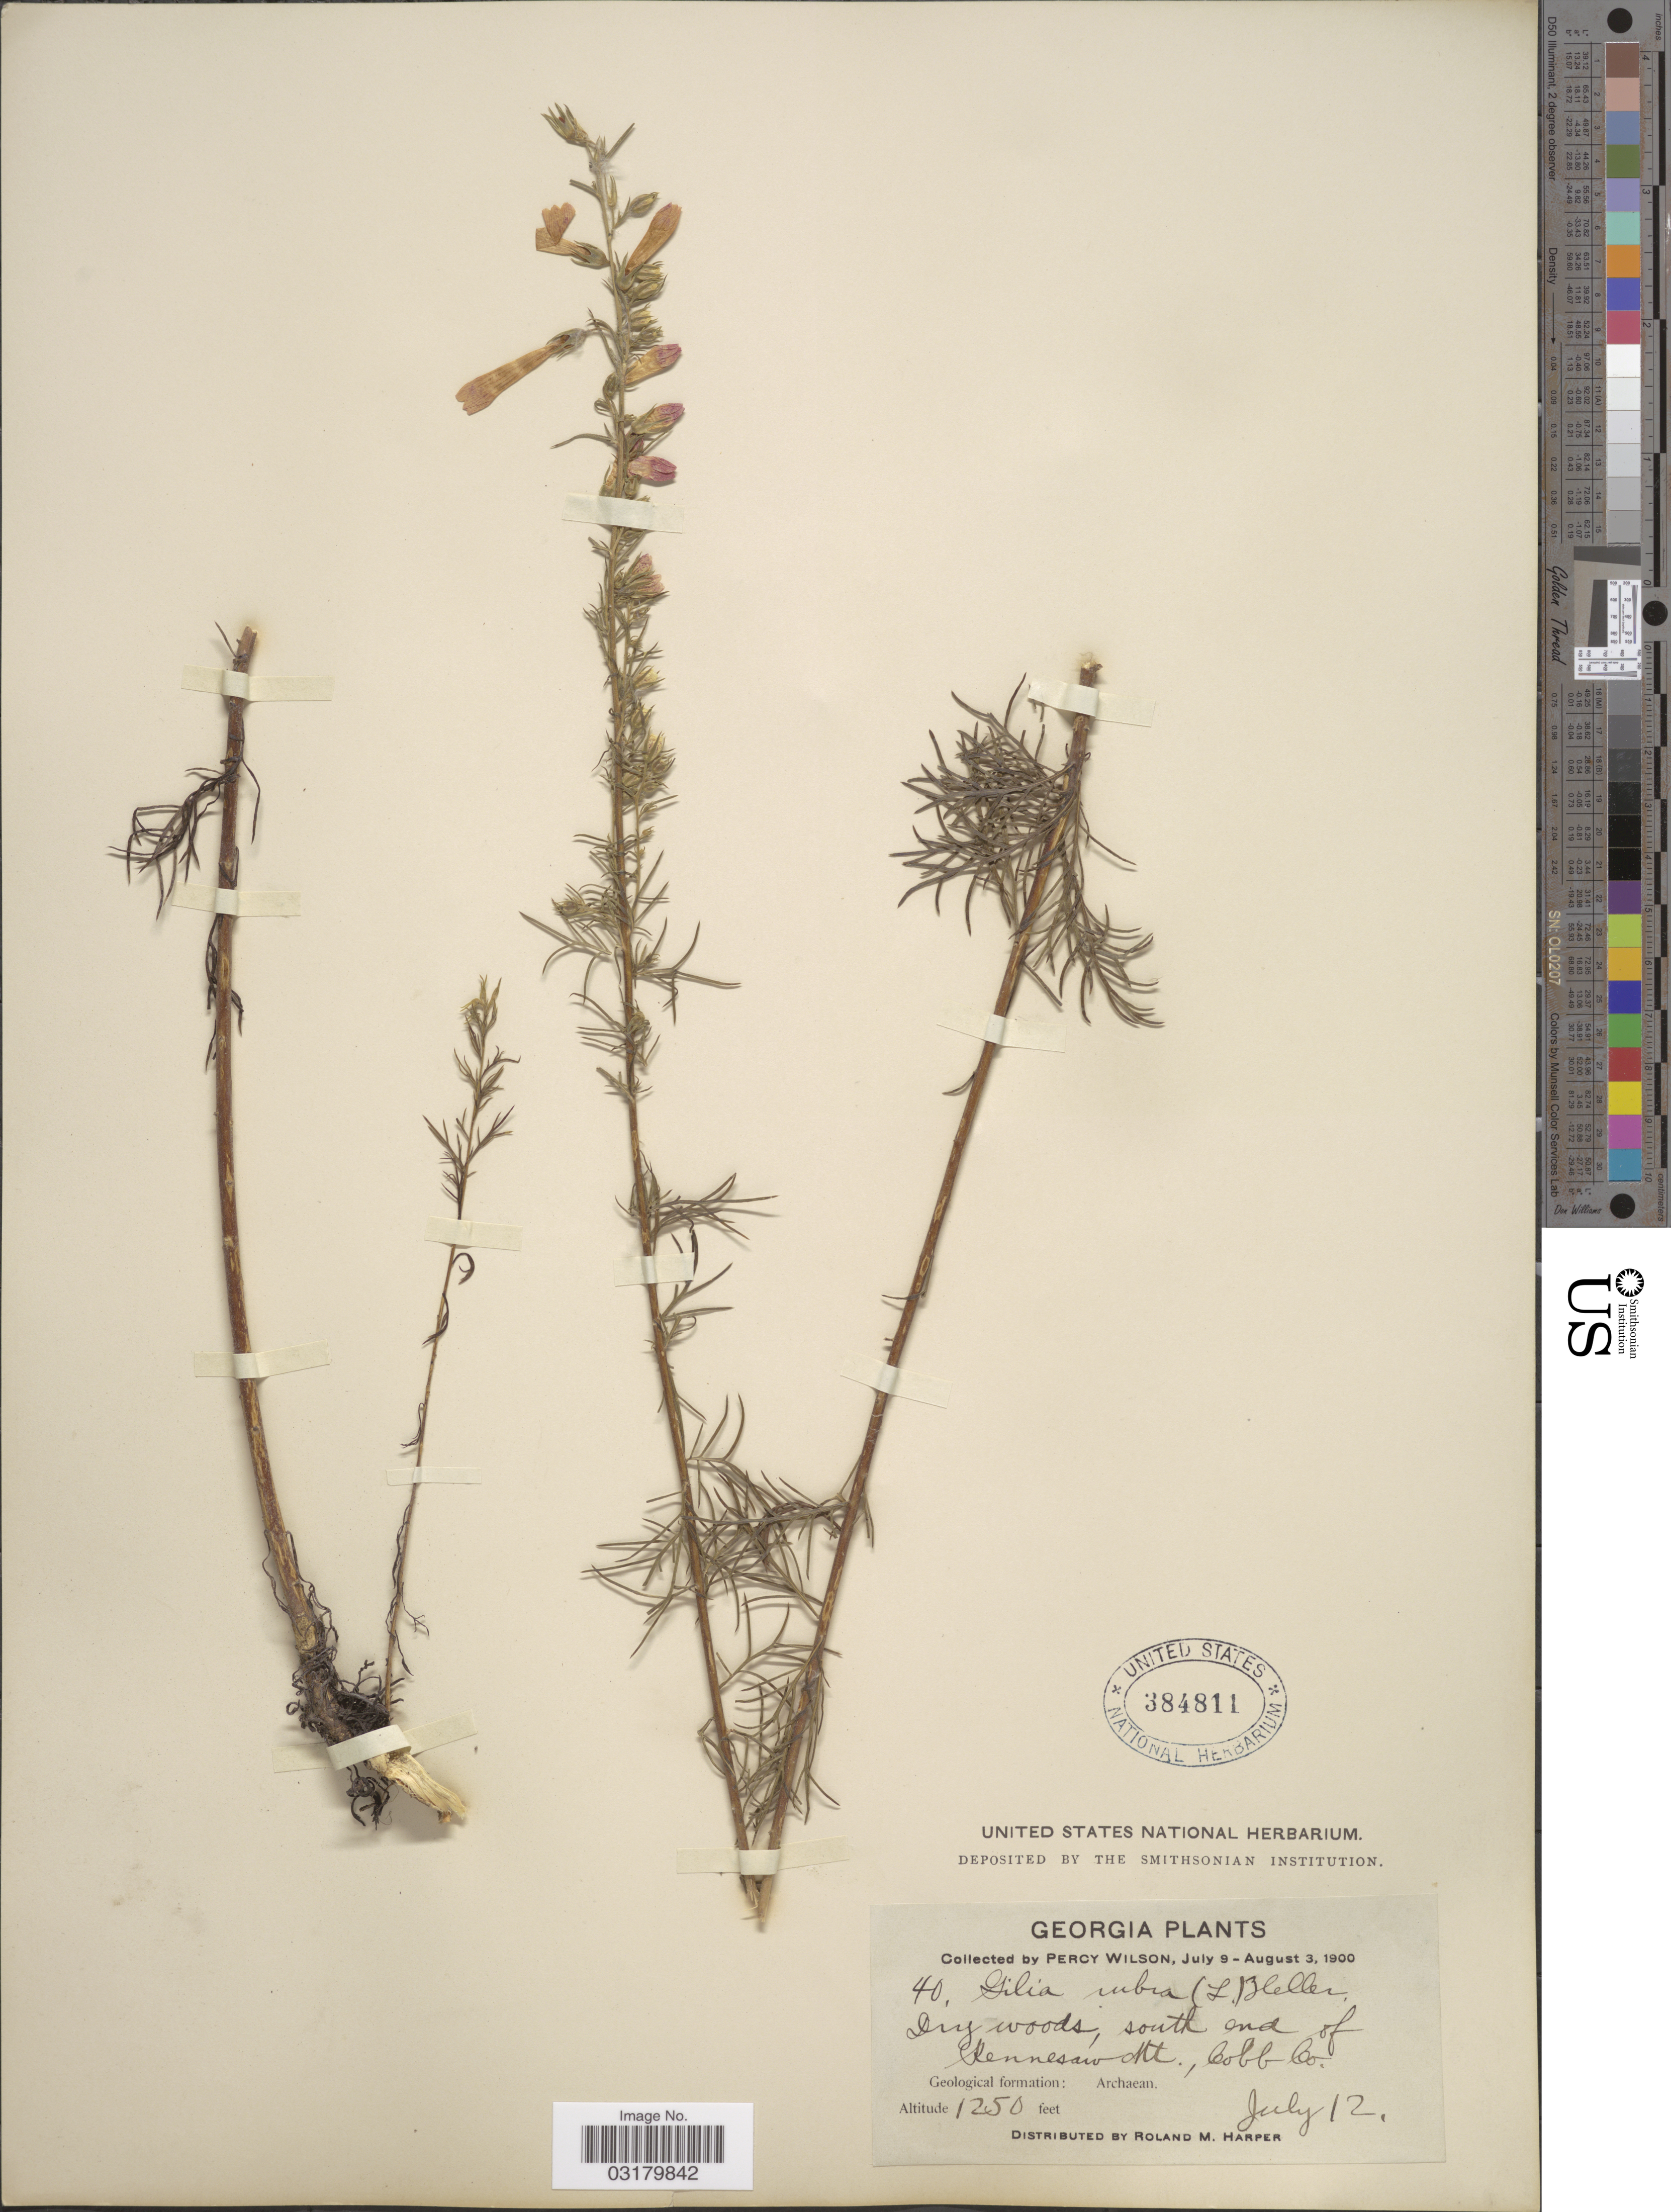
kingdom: Plantae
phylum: Tracheophyta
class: Magnoliopsida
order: Ericales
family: Polemoniaceae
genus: Ipomopsis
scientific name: Ipomopsis rubra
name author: (L.) Wherry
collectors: P. Wilson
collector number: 40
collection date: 1900-07-12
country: United States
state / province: Georgia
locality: Dry woods, south end of Kennesaw Mt., Cobb Co.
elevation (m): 381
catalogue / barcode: US 384811